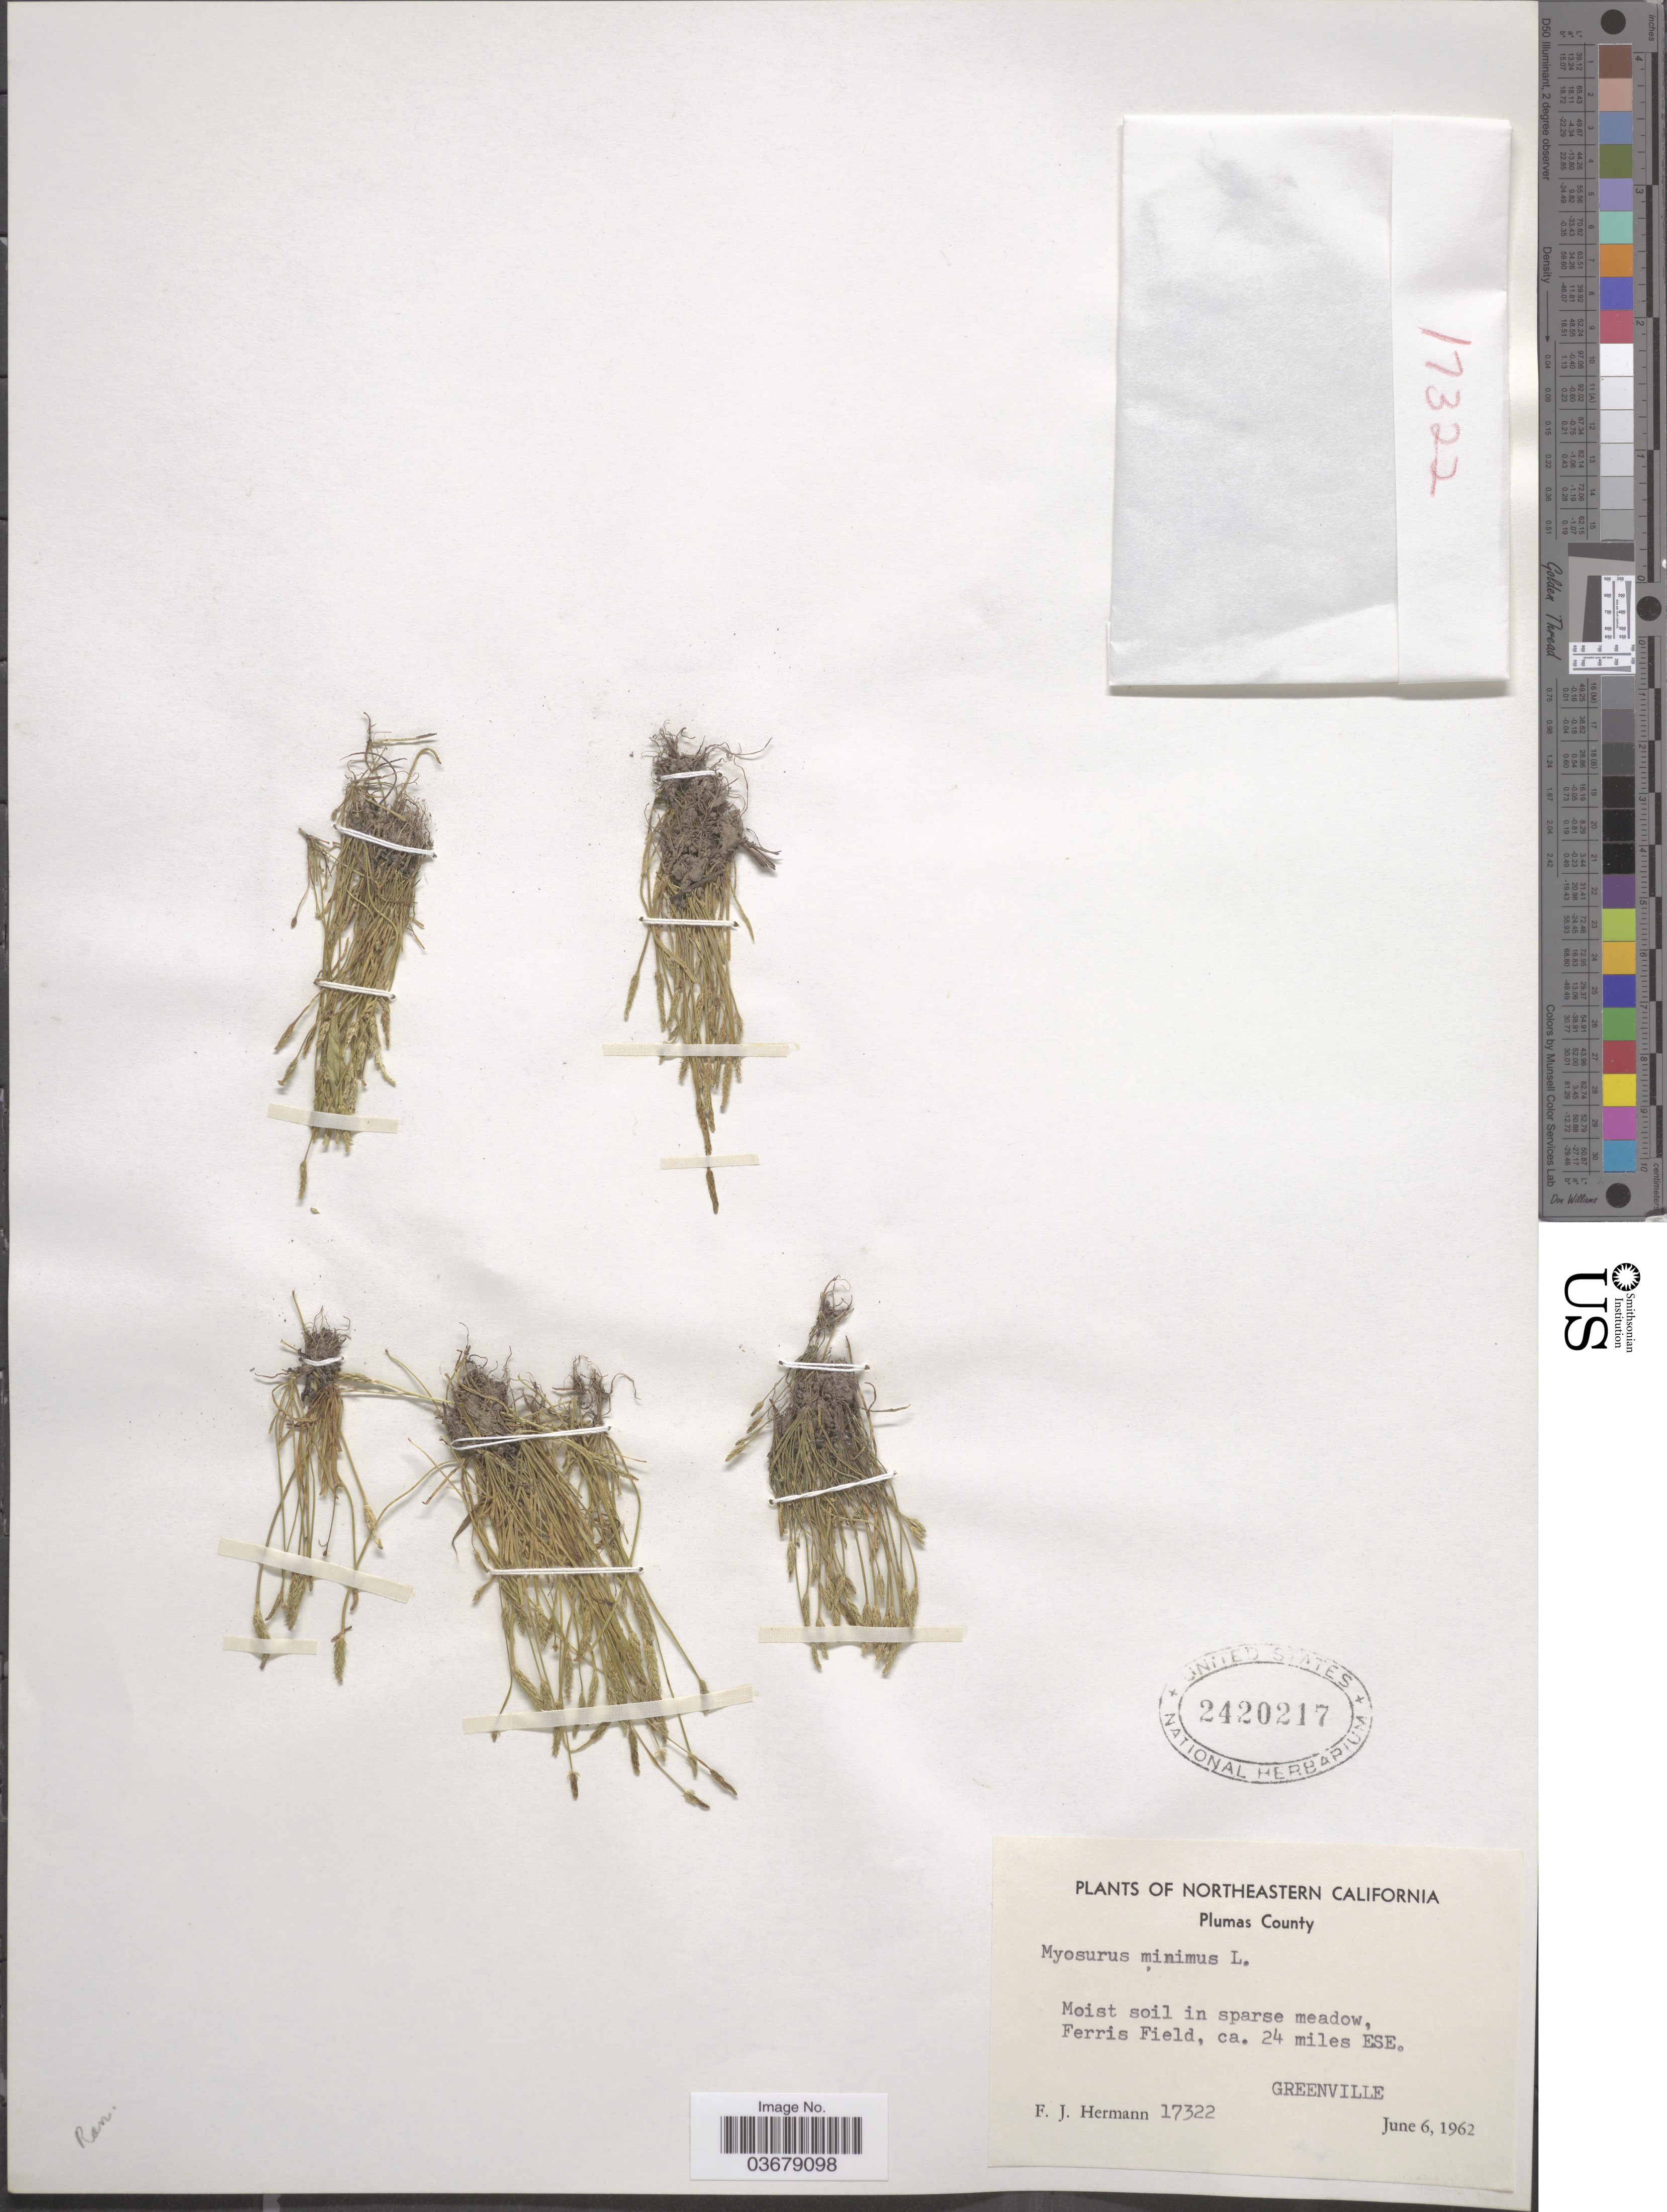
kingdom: Plantae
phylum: Tracheophyta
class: Magnoliopsida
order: Ranunculales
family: Ranunculaceae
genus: Myosurus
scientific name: Myosurus minimus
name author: L.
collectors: F. J. Hermann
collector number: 17322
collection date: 1962-06-06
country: United States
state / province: California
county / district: Plumas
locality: Plumas County, Ferris Field, ca. 24 miles ESE. Greenville.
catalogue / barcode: US 2420217